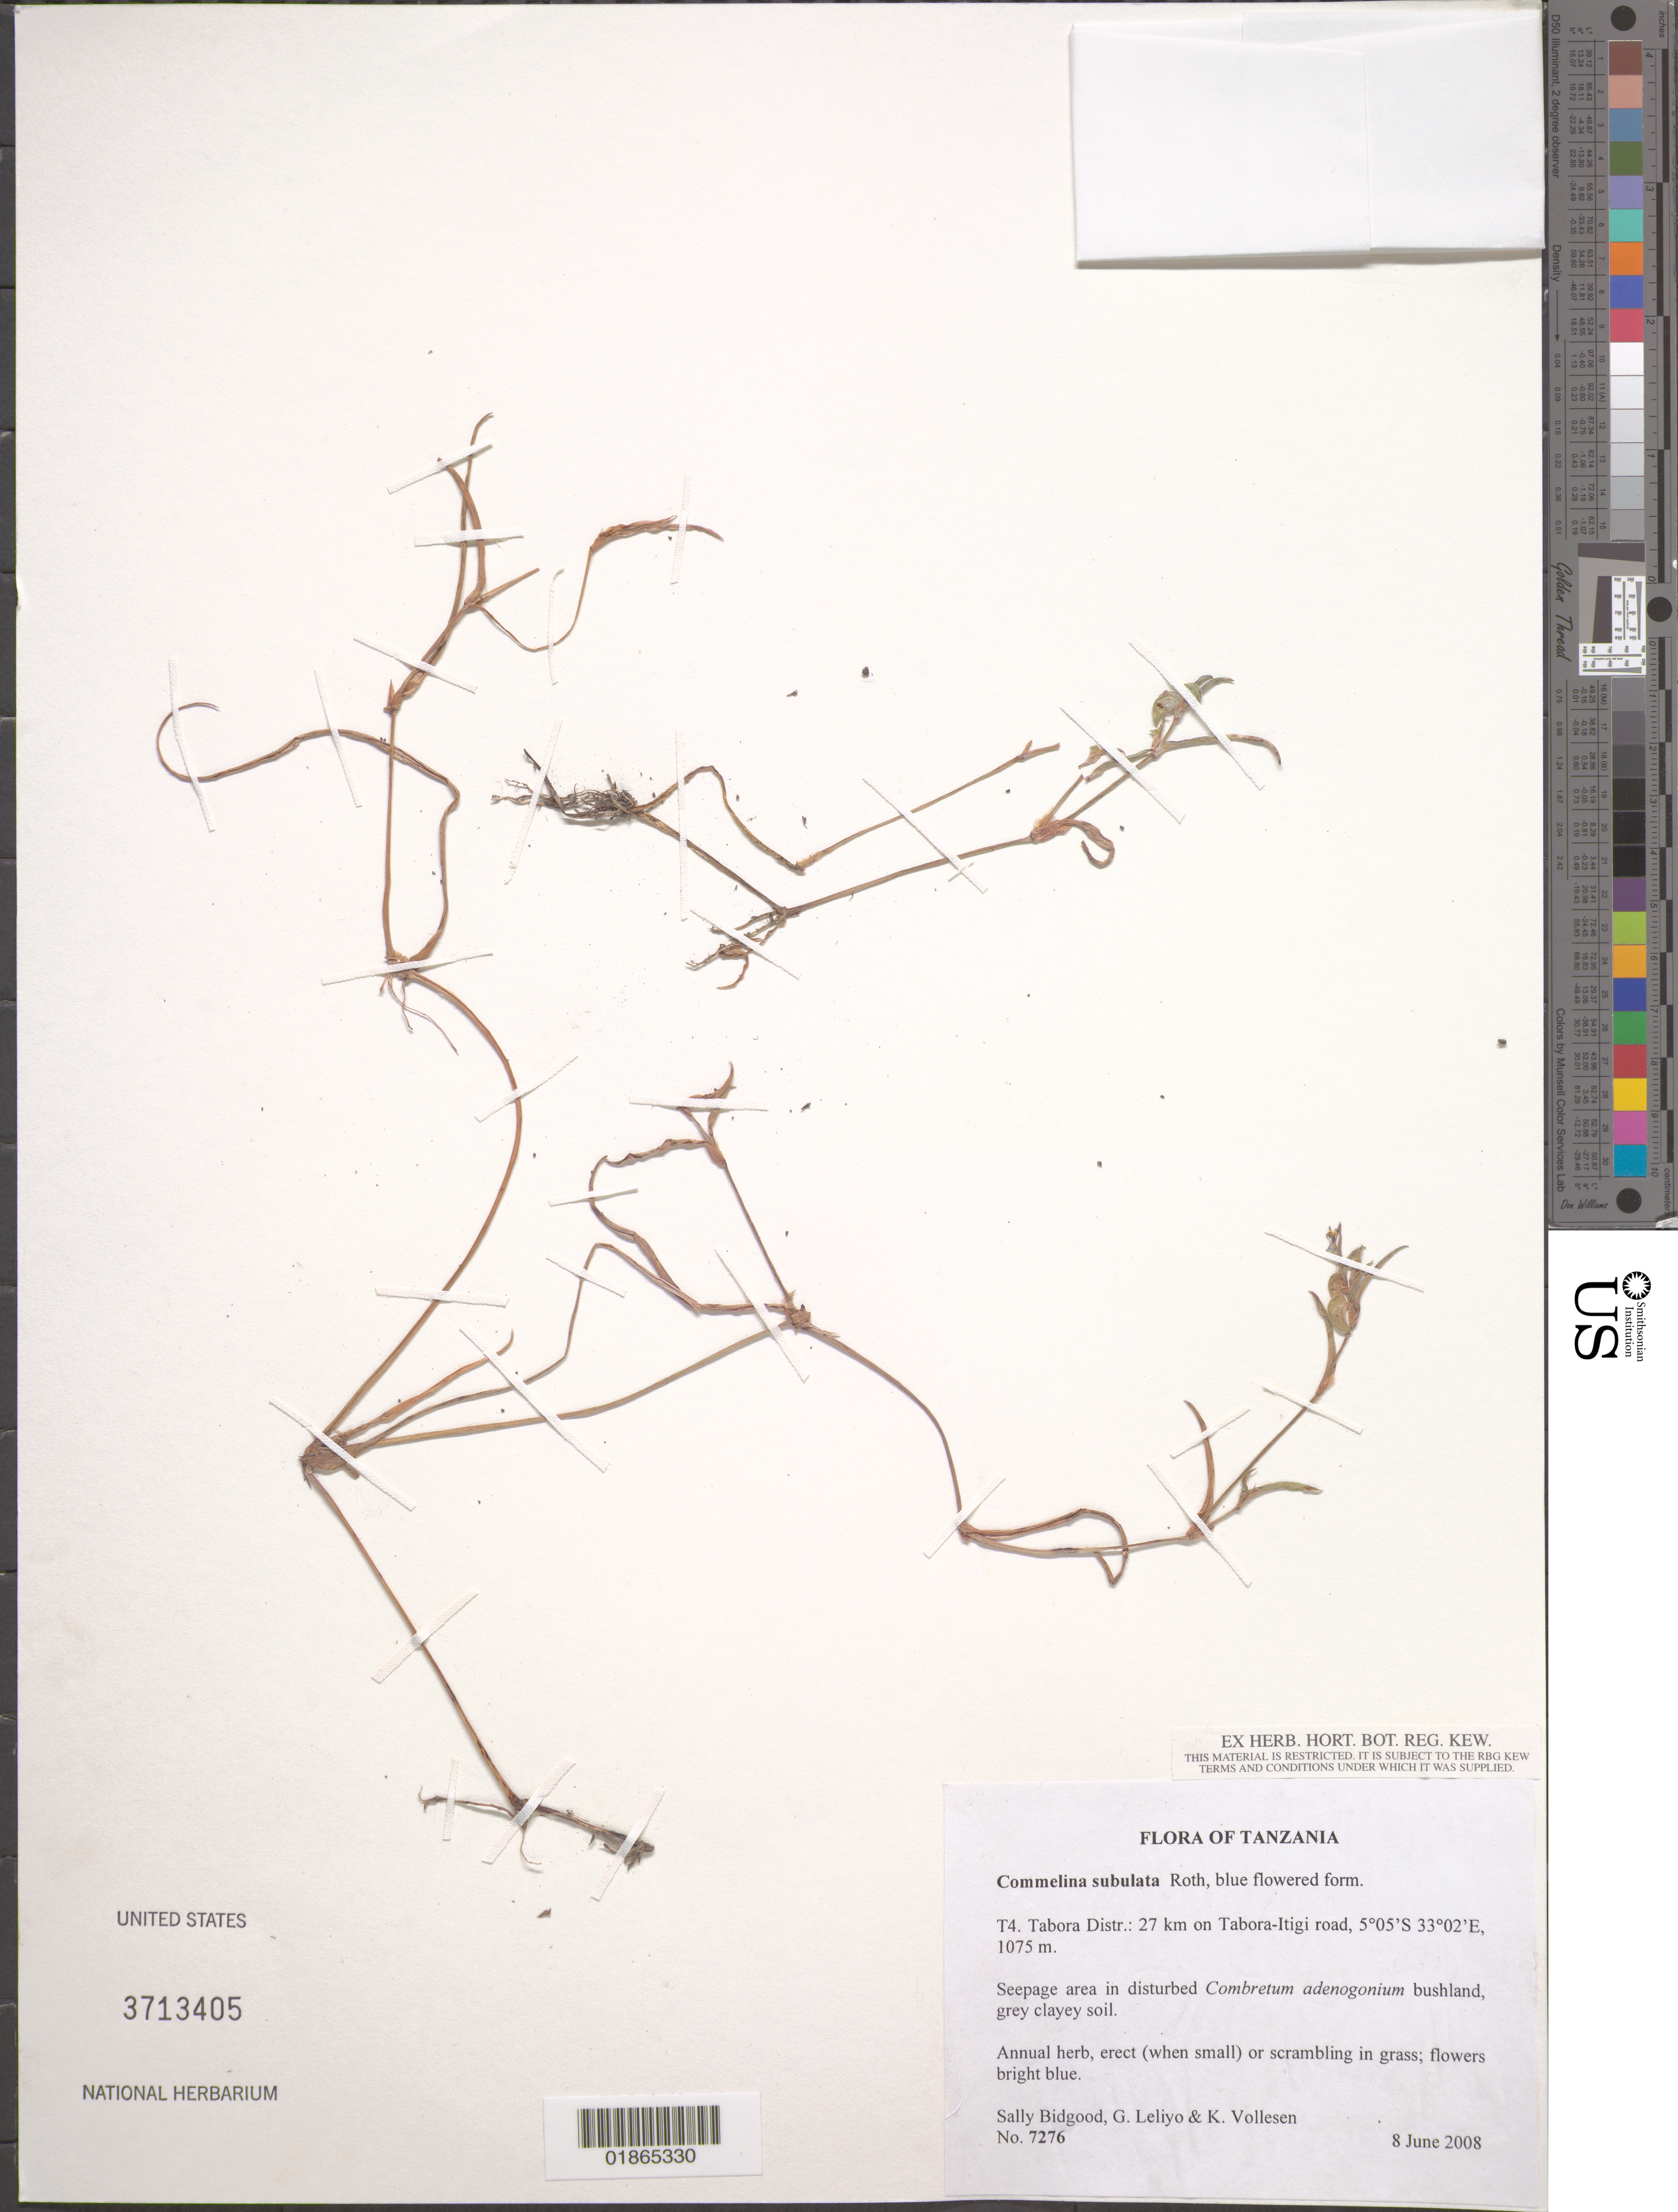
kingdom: Plantae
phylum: Tracheophyta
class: Liliopsida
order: Commelinales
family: Commelinaceae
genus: Commelina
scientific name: Commelina subulata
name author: Roth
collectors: S. Bidgood, G. Leliyo & K. Vollesen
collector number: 7276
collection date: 2008-06-08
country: Tanzania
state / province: Tabora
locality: T4. Tabora Distr.: 27 km on Tabora-Itigi road.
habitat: Seepage area in disturbed bushland, grey clayey soil.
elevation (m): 1075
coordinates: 5 05 S, 33 02 E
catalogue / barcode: US 3713405